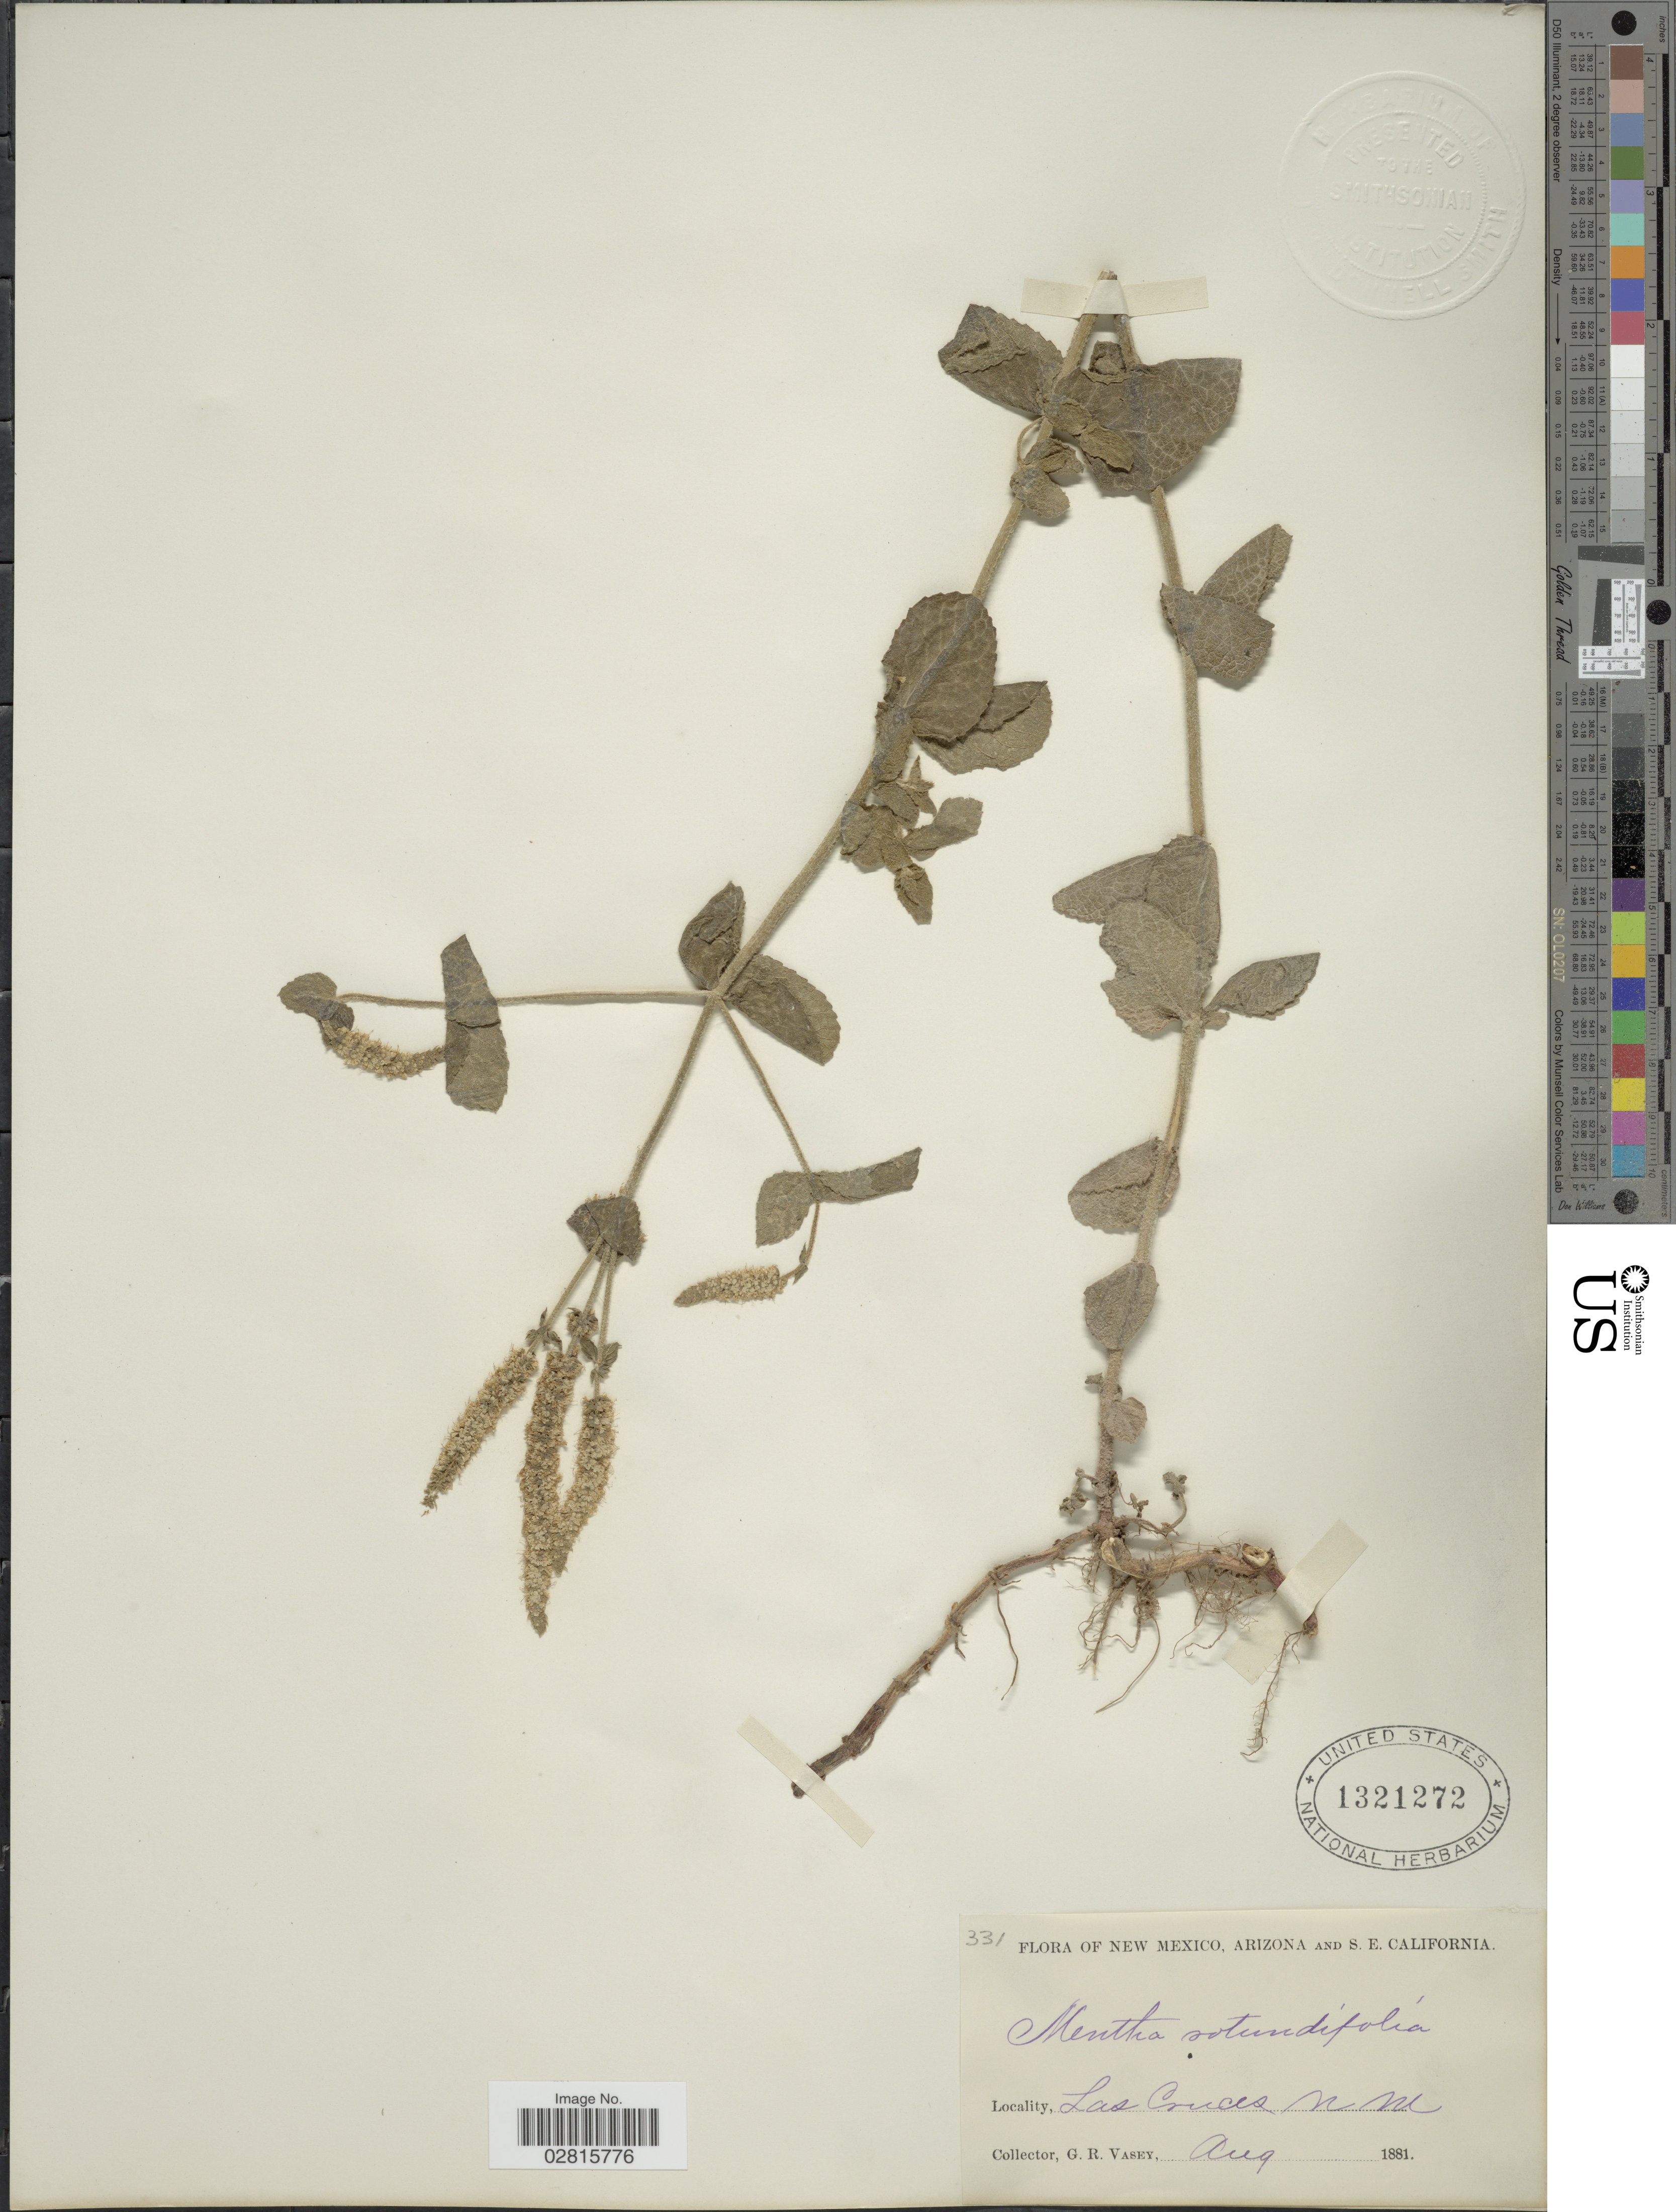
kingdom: Plantae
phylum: Tracheophyta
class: Magnoliopsida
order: Lamiales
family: Lamiaceae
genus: Mentha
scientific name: Mentha rotundifolia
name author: (L.) Huds.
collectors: G. R. Vasey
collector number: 331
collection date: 1881-08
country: United States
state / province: New Mexico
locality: Las Cruces, N.M.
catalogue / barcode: US 1321272